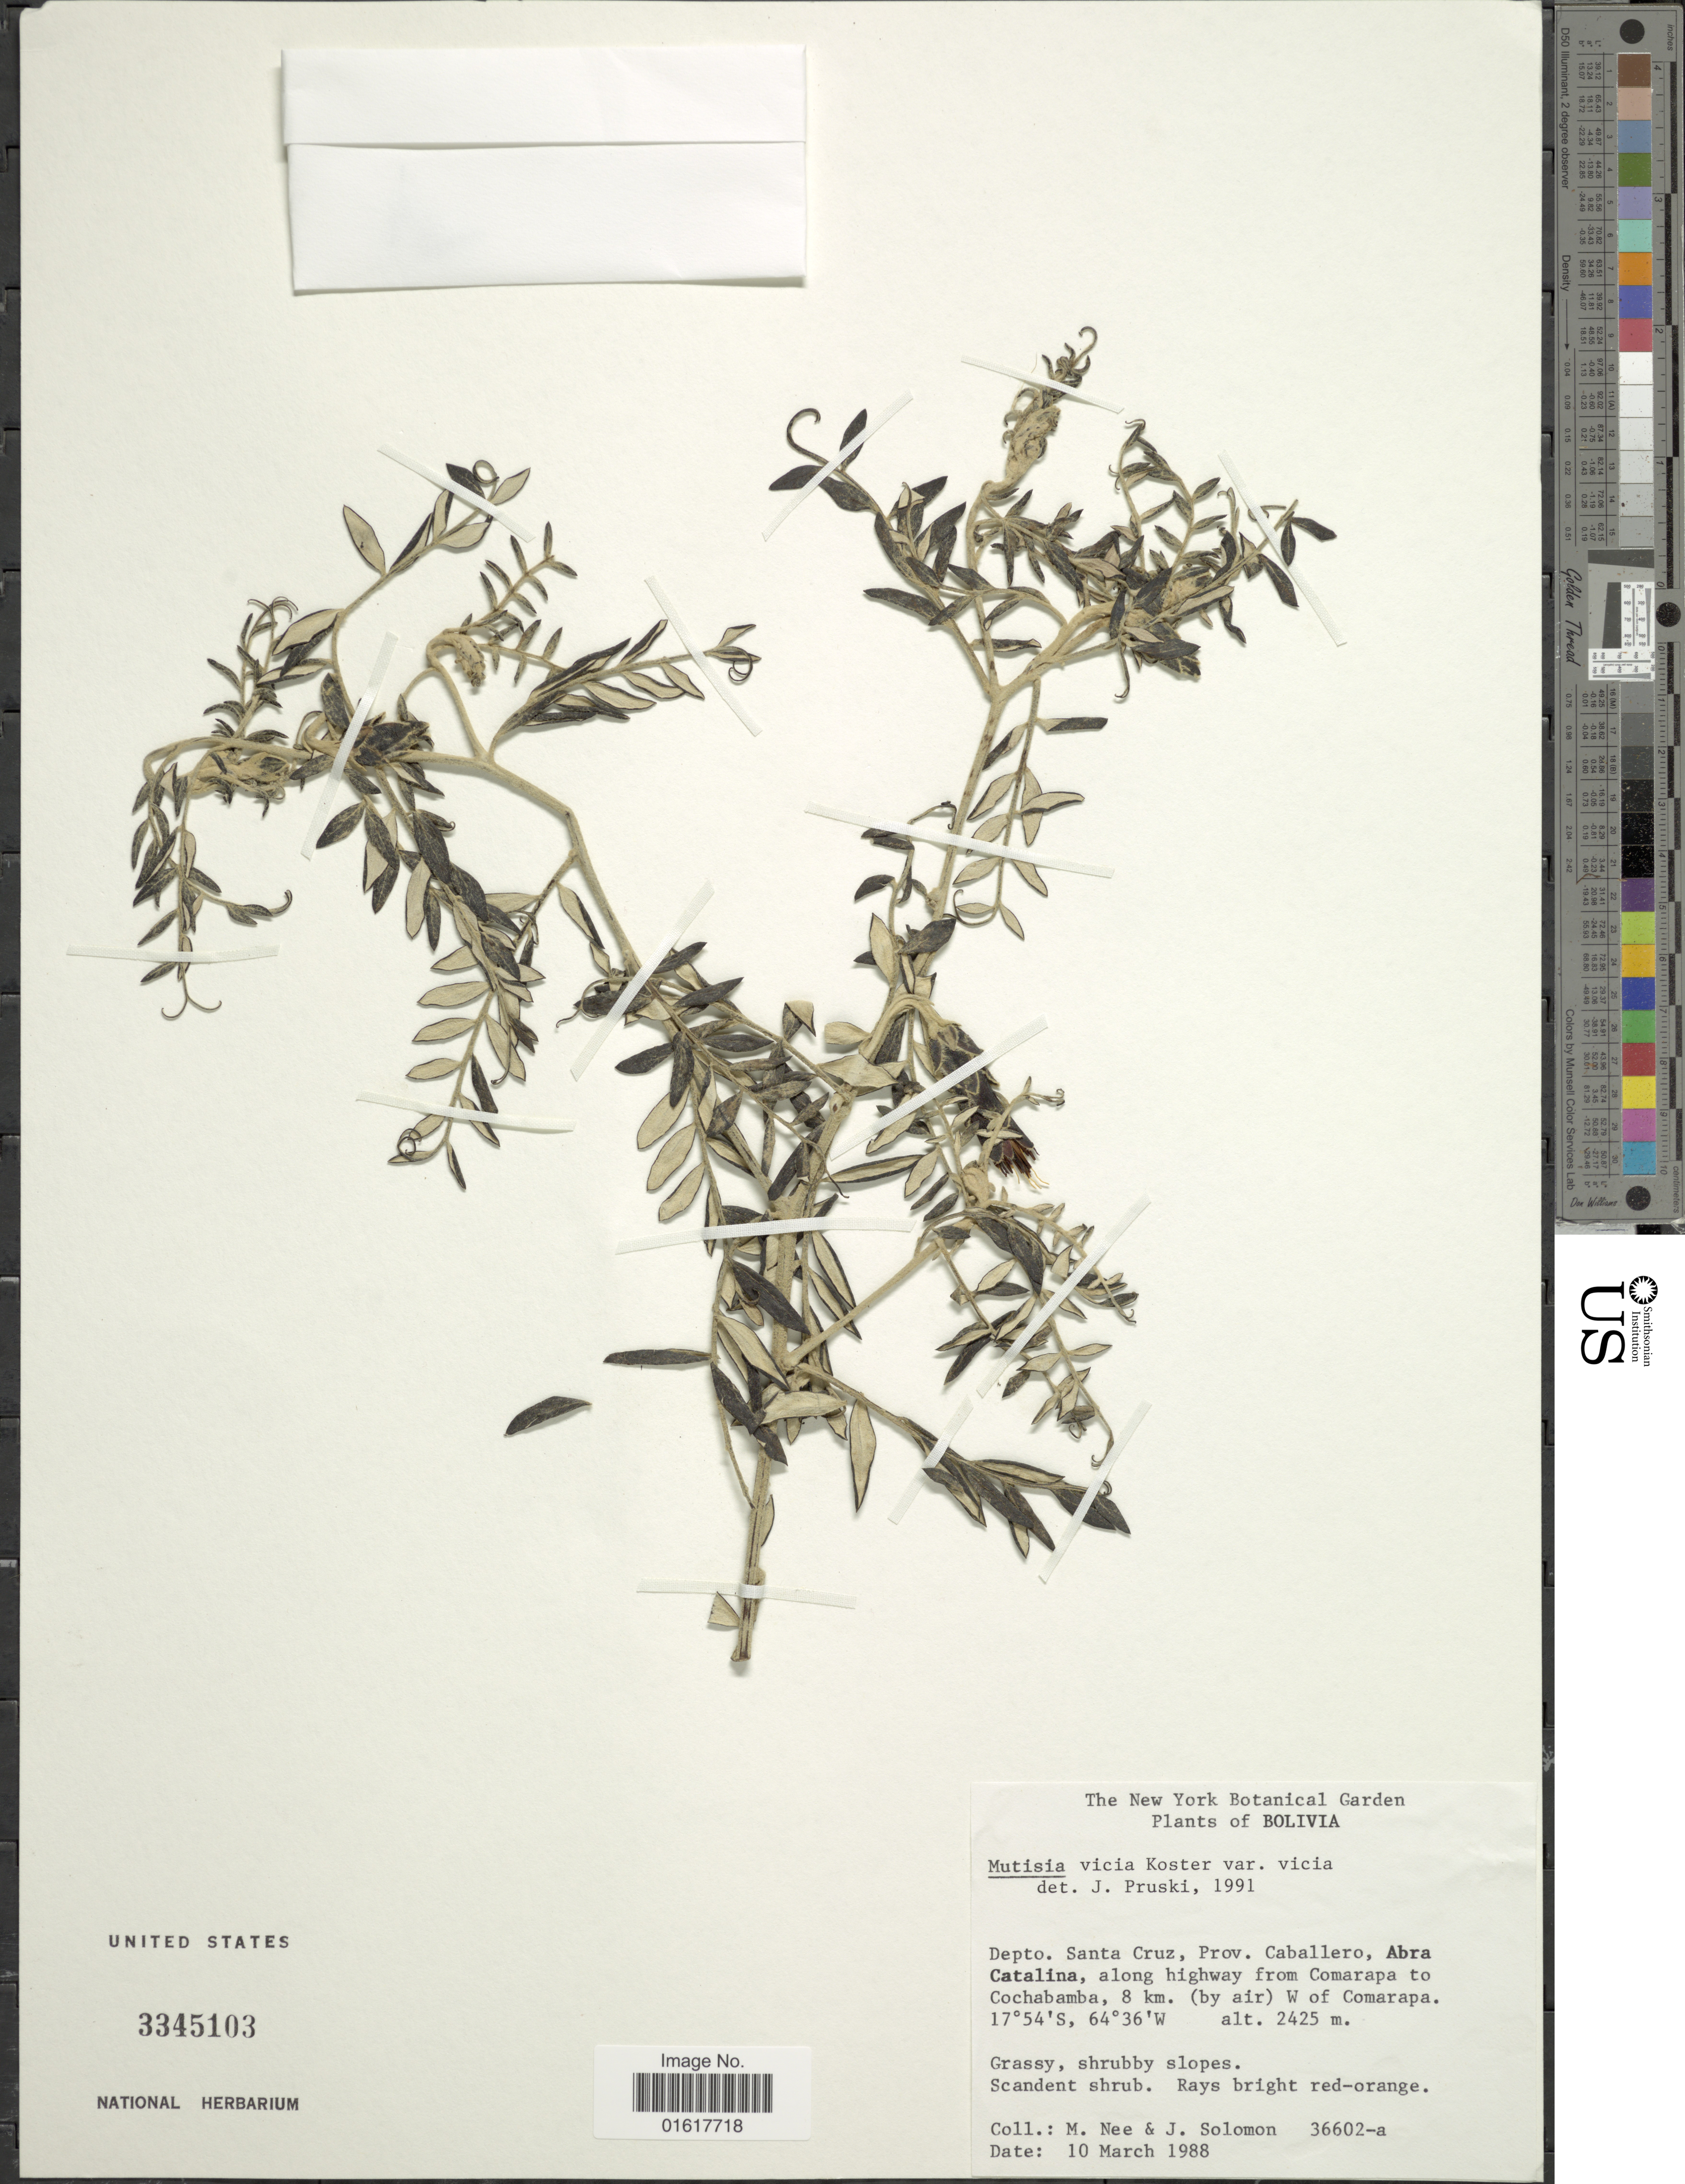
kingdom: Plantae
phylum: Tracheophyta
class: Magnoliopsida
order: Asterales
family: Asteraceae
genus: Mutisia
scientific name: Mutisia vicia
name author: J. Kost.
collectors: M. Nee & J. Solomon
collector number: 36602-a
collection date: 1988-03-10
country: Bolivia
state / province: Santa Cruz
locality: Prov. Caballero, Abra Catalina, along highway from Comarapa to Cochabamba, 8 km (by air) W of Comarapa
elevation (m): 2425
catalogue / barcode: US 3345103